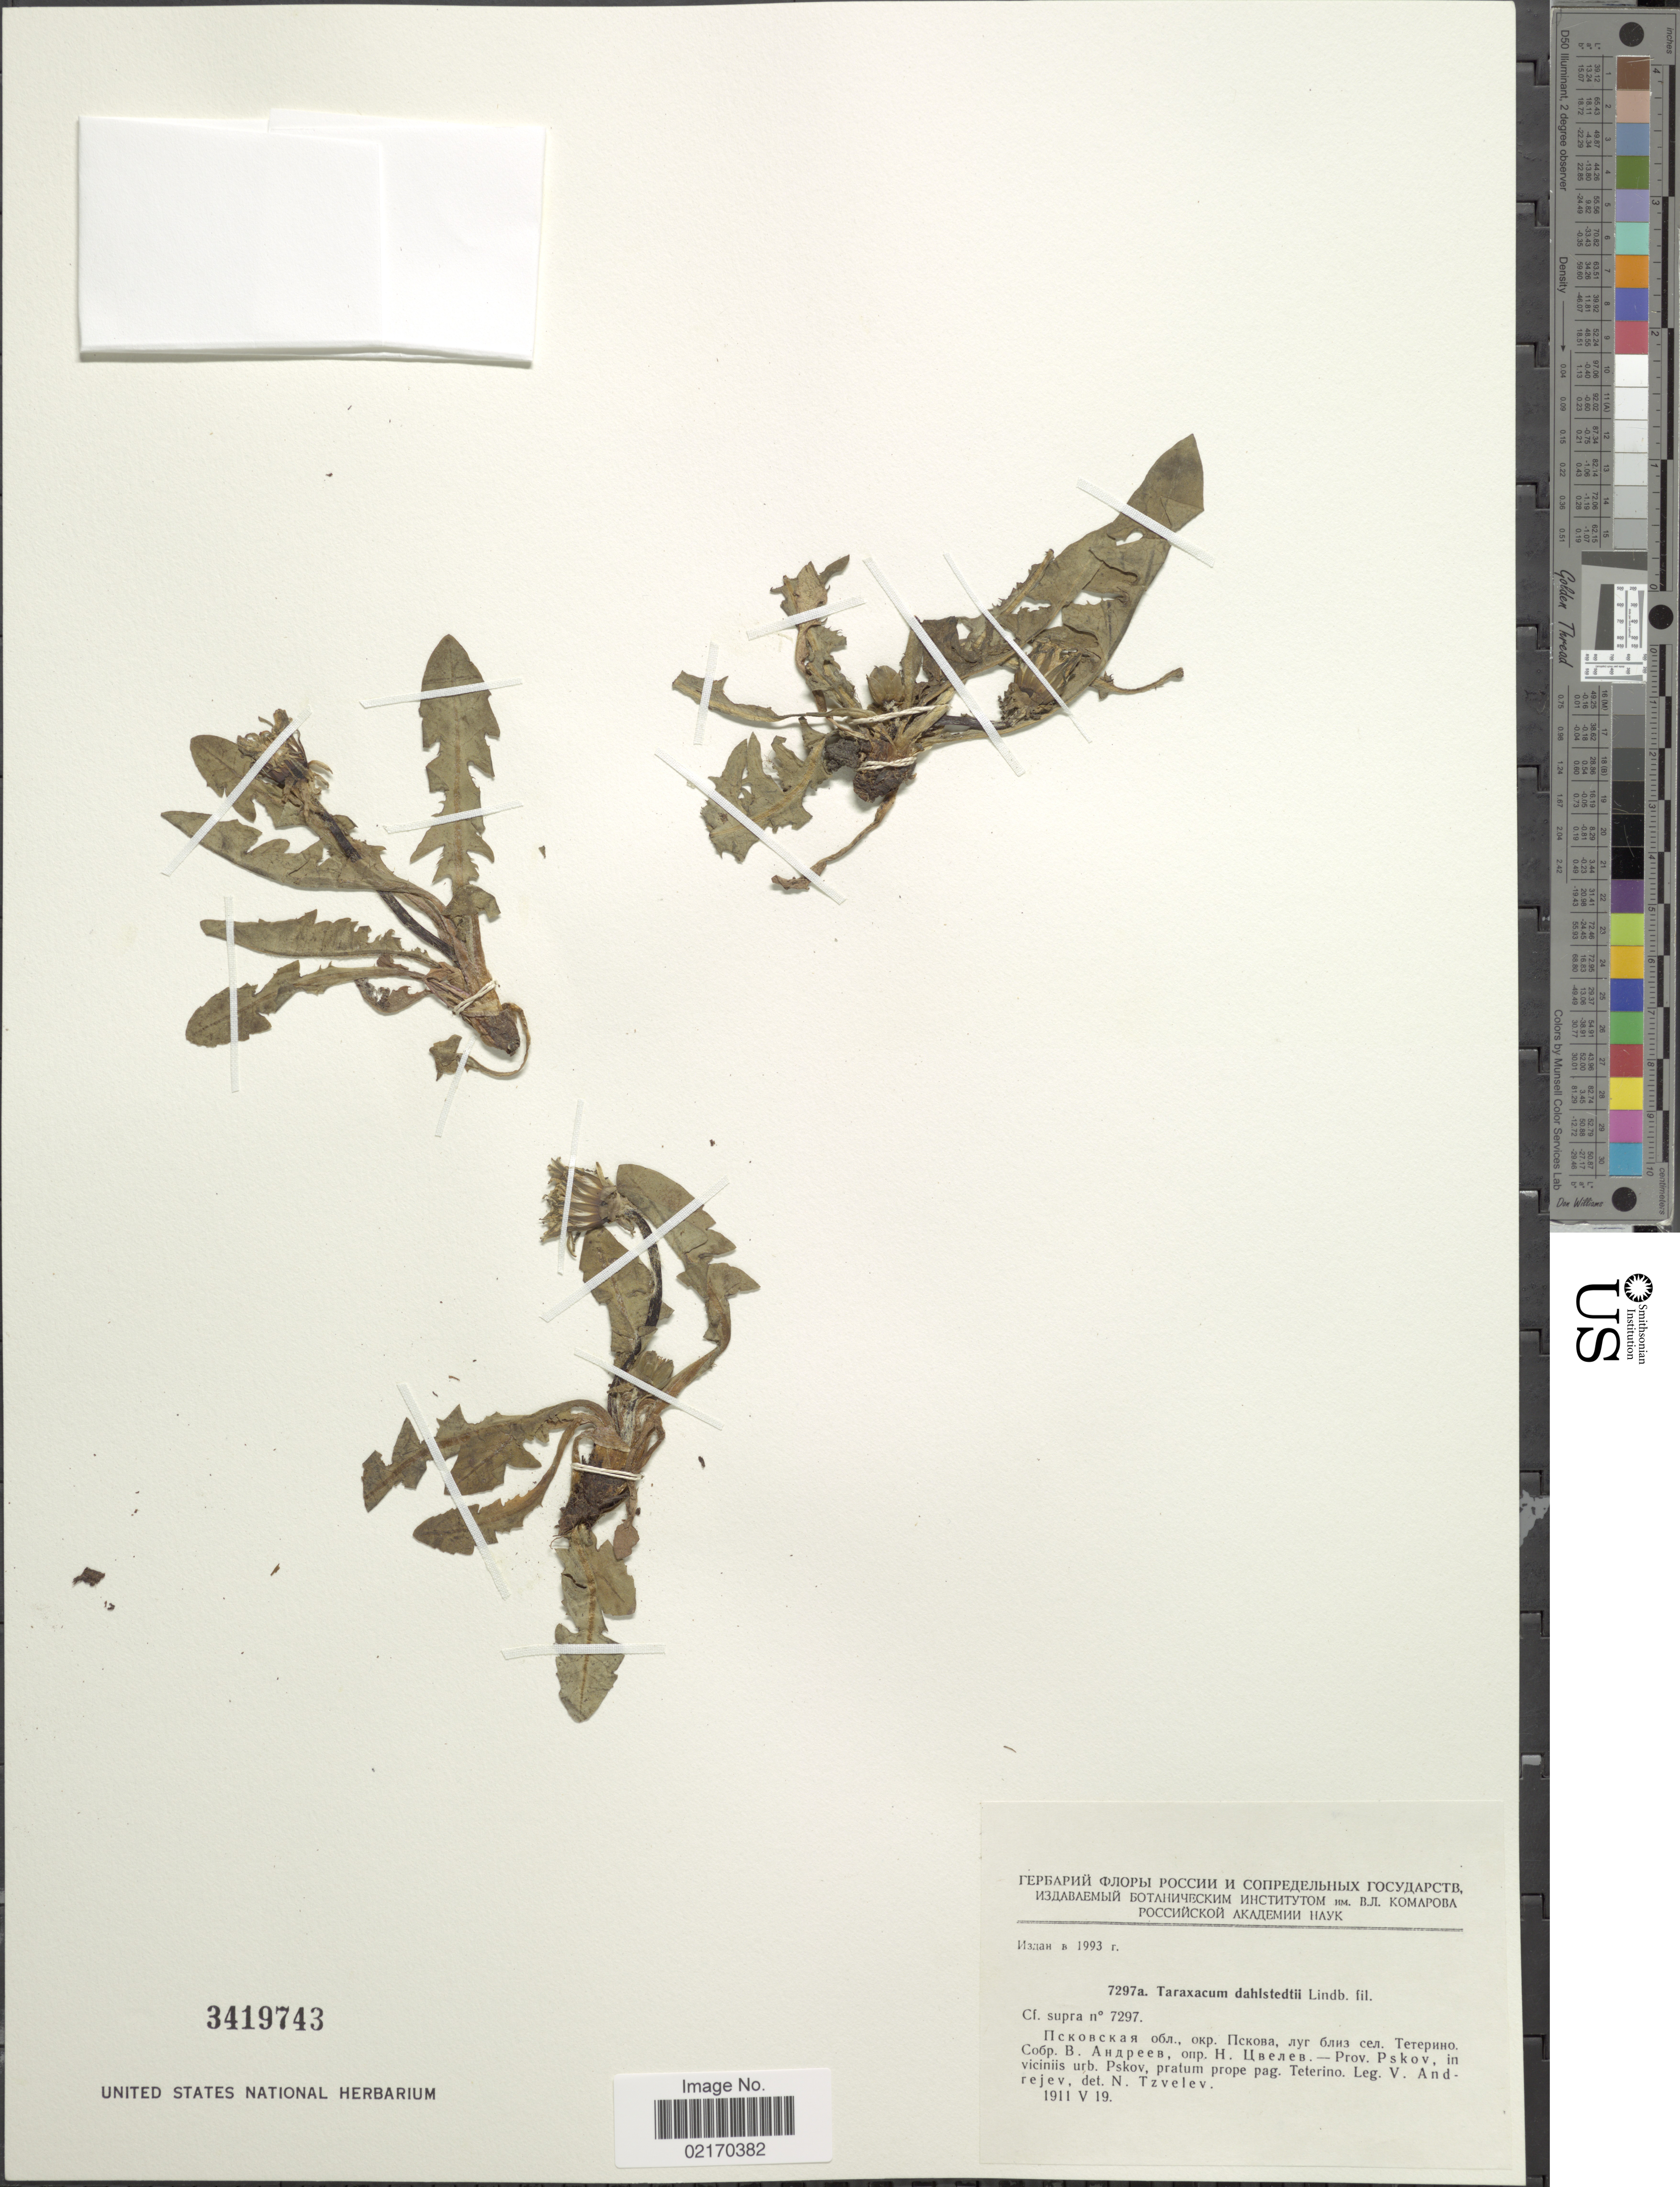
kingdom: Plantae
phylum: Tracheophyta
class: Magnoliopsida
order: Asterales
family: Asteraceae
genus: Taraxacum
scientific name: Taraxacum dahlstedtii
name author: H. Lindb.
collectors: N. N. Tzvelev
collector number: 7297a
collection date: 1911-05-19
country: Russian Federation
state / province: Pskov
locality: In viciniis urb. Pskov, pratum prope pag. Teterino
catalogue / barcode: US 3419743